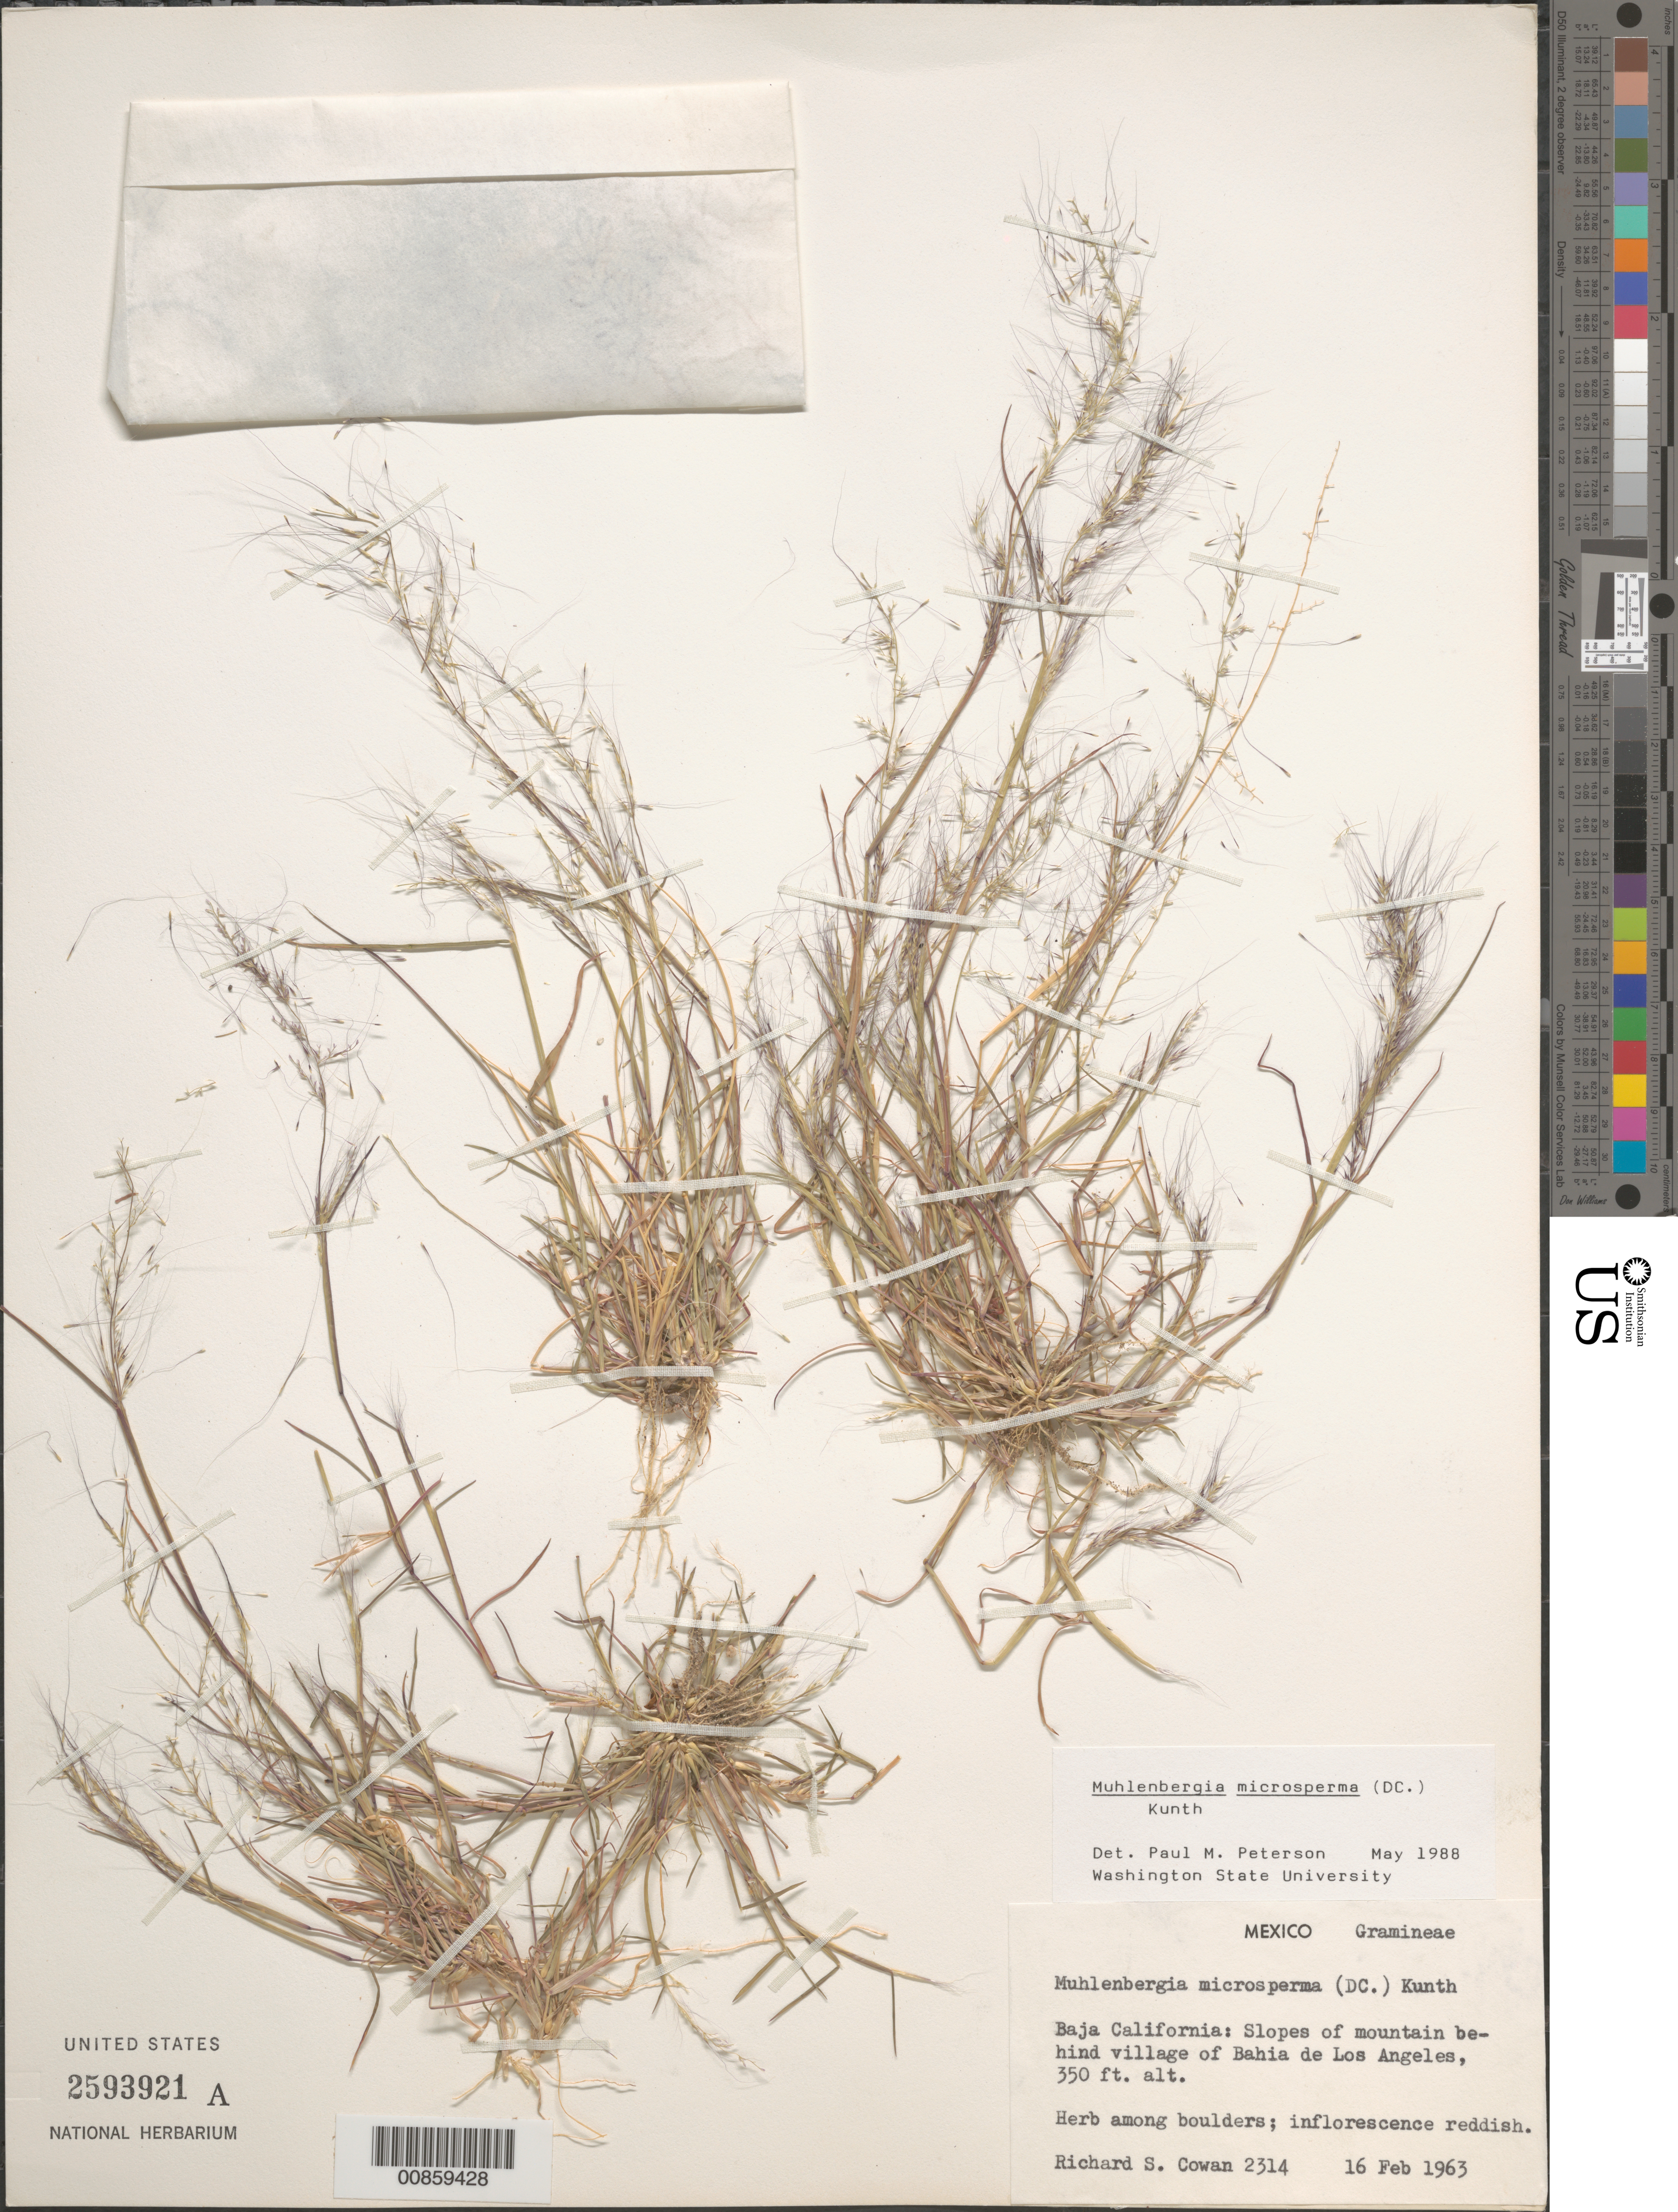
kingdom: Plantae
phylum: Tracheophyta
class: Liliopsida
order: Poales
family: Poaceae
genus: Muhlenbergia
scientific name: Muhlenbergia microsperma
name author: (DC.) Kunth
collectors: R. S. Cowan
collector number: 2314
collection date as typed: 16 Feb 1963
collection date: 1963-02-16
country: Mexico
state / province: Baja California Norte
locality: Bahia de Los Angeles, B.C.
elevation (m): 107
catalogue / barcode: US 2593921